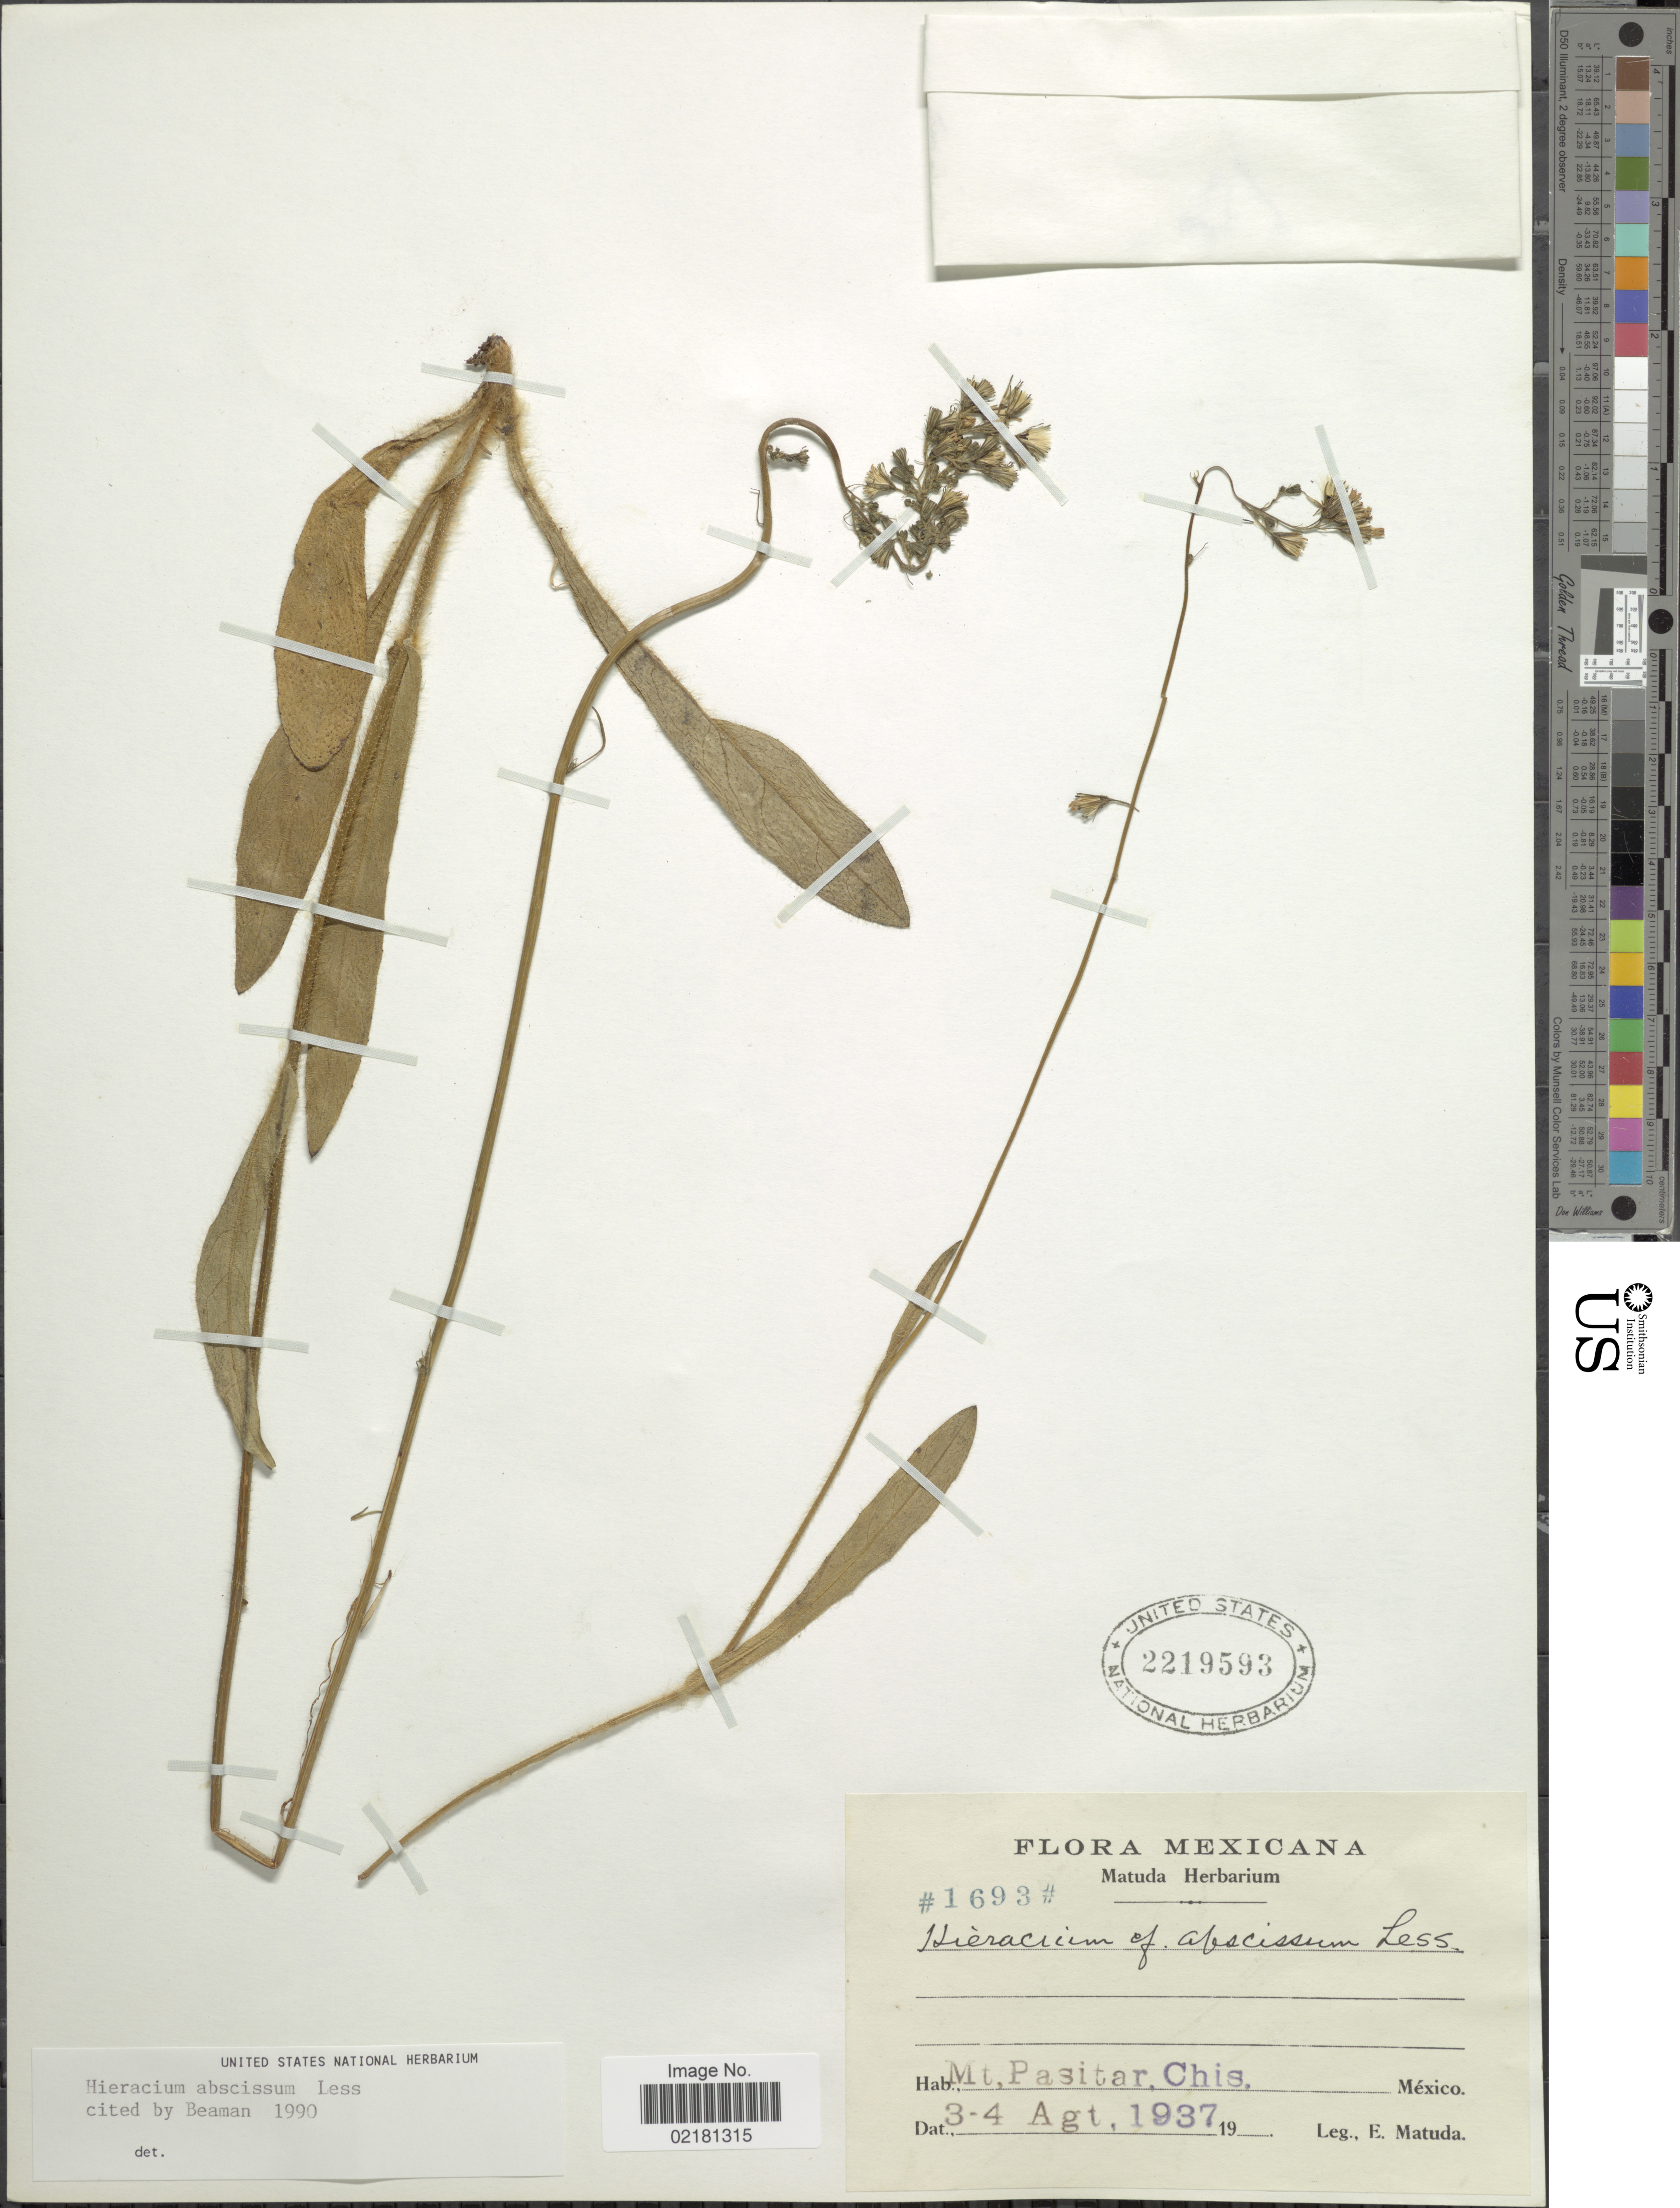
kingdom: Plantae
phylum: Tracheophyta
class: Magnoliopsida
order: Asterales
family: Asteraceae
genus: Hieracium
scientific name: Hieracium abscissum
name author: Less.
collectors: E. Matuda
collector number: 1693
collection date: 1937-08-03/1937-08-04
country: Mexico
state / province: Chiapas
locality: Mt. Pasitar.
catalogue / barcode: US 2219593